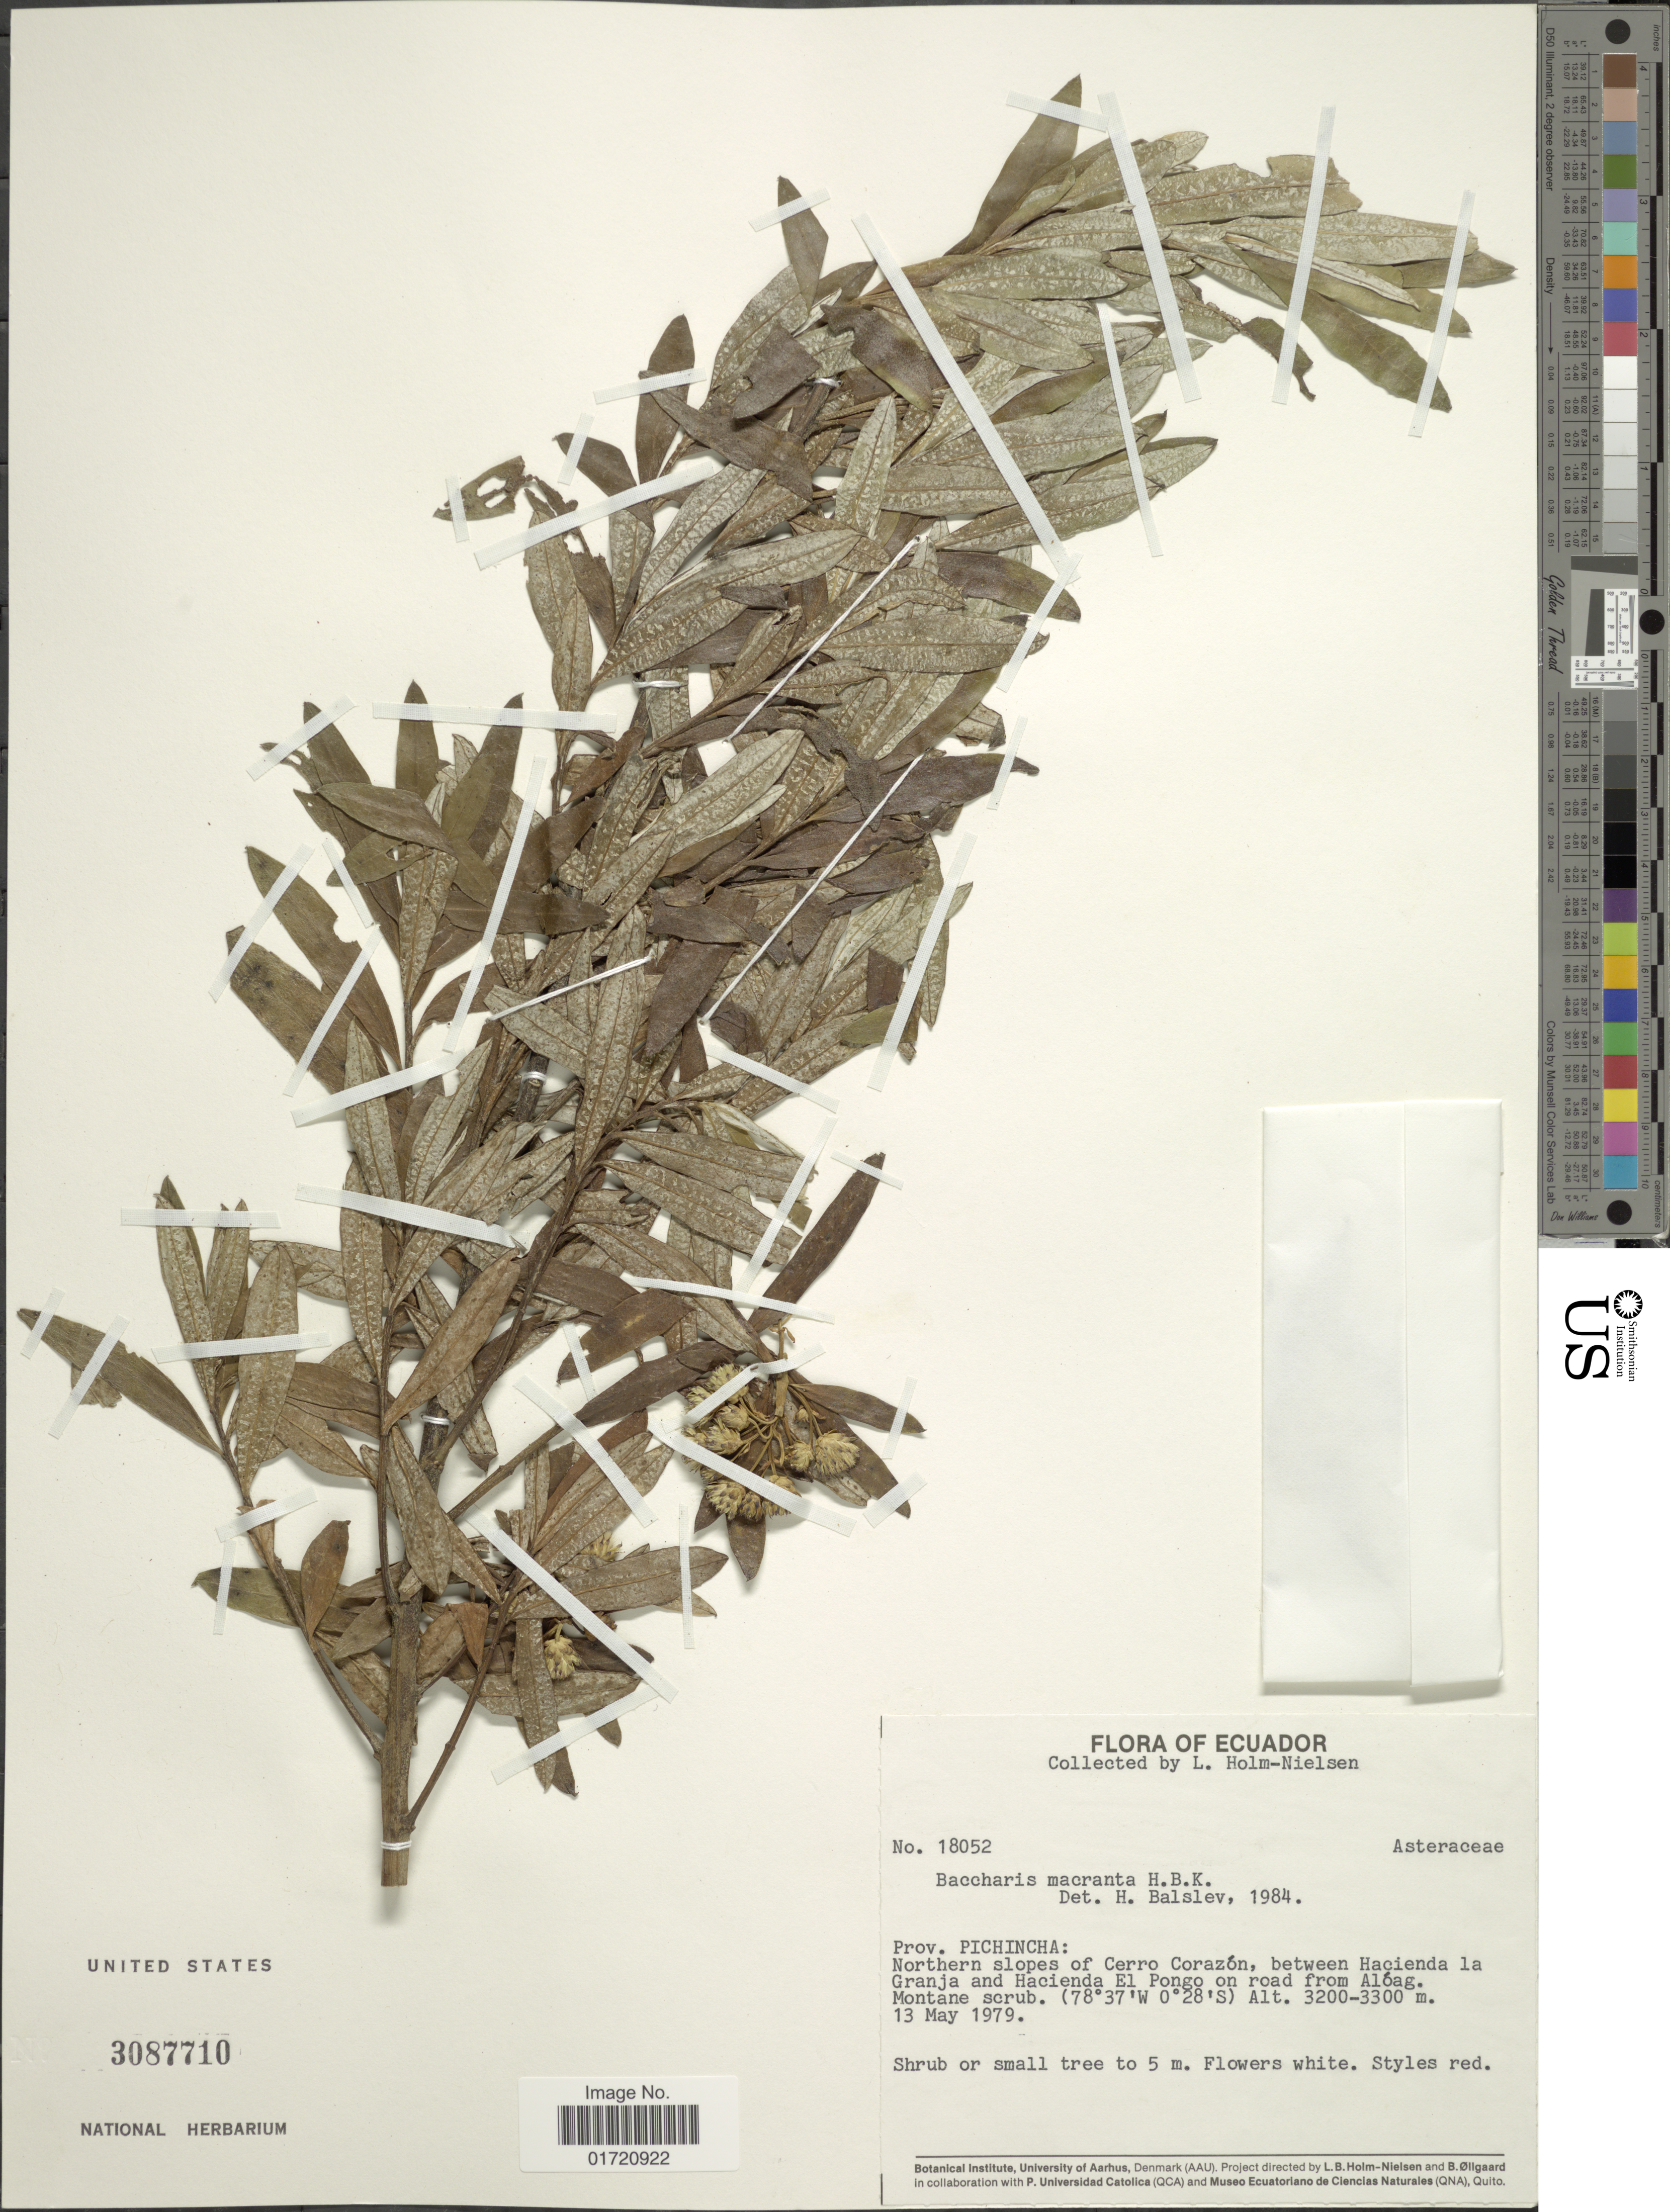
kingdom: Plantae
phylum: Tracheophyta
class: Magnoliopsida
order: Asterales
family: Asteraceae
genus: Baccharis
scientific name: Baccharis macrantha subsp. cundinamarcensis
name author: (Cuatrec.) Cuatrec.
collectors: L. B. Holm-Nielsen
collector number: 18052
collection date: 1979-05-13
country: Ecuador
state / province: Pichincha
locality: Northern slopes of Cerro Corazon, between Hacienda la Granja and Hacienda El Pongo on road from Aloag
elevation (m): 3200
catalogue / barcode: US 3087710